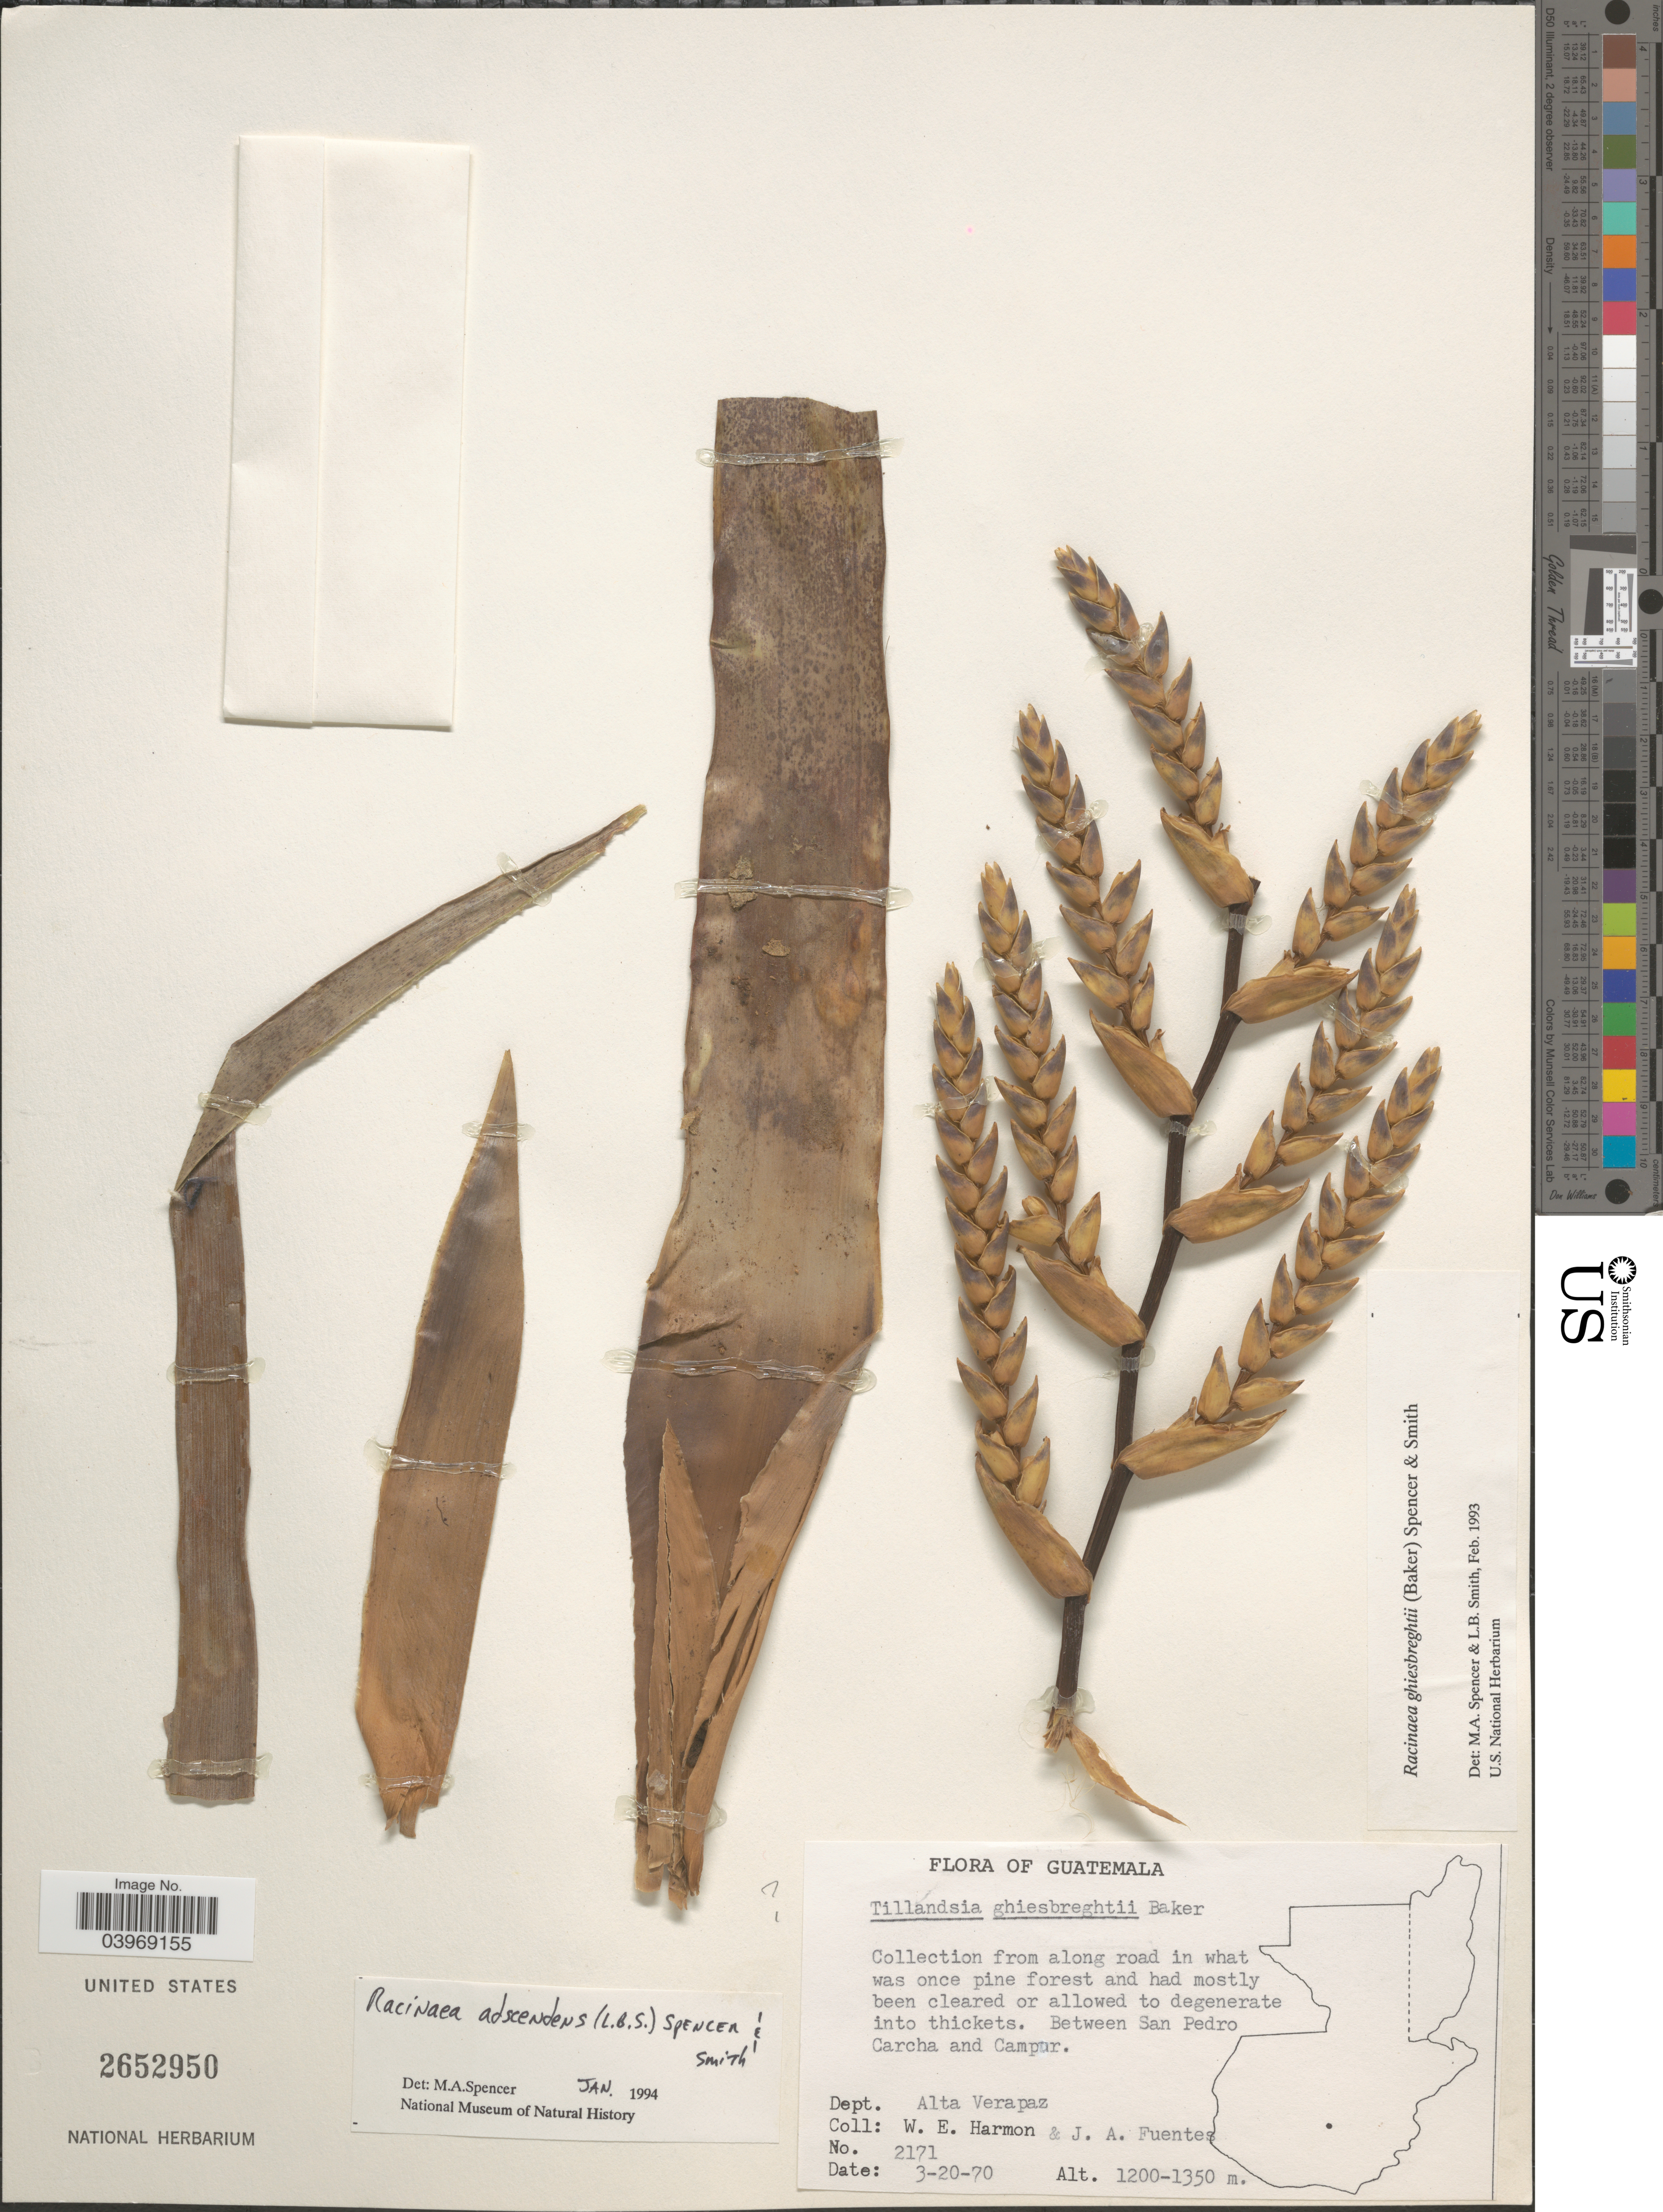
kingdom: Plantae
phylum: Tracheophyta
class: Liliopsida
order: Poales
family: Bromeliaceae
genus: Racinaea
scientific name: Racinaea ghiesbreghtii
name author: (Baker) M.A. Spencer & L.B. Sm.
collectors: W. E. Harmon & J. Fuentes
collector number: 2171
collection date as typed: Transcribed d/m/y: 20/3/70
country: Guatemala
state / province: Alta Verapaz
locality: Between San Pedro Carcha and Campur. Dept. Alta Verapaz.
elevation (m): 1200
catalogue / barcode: US 2652950